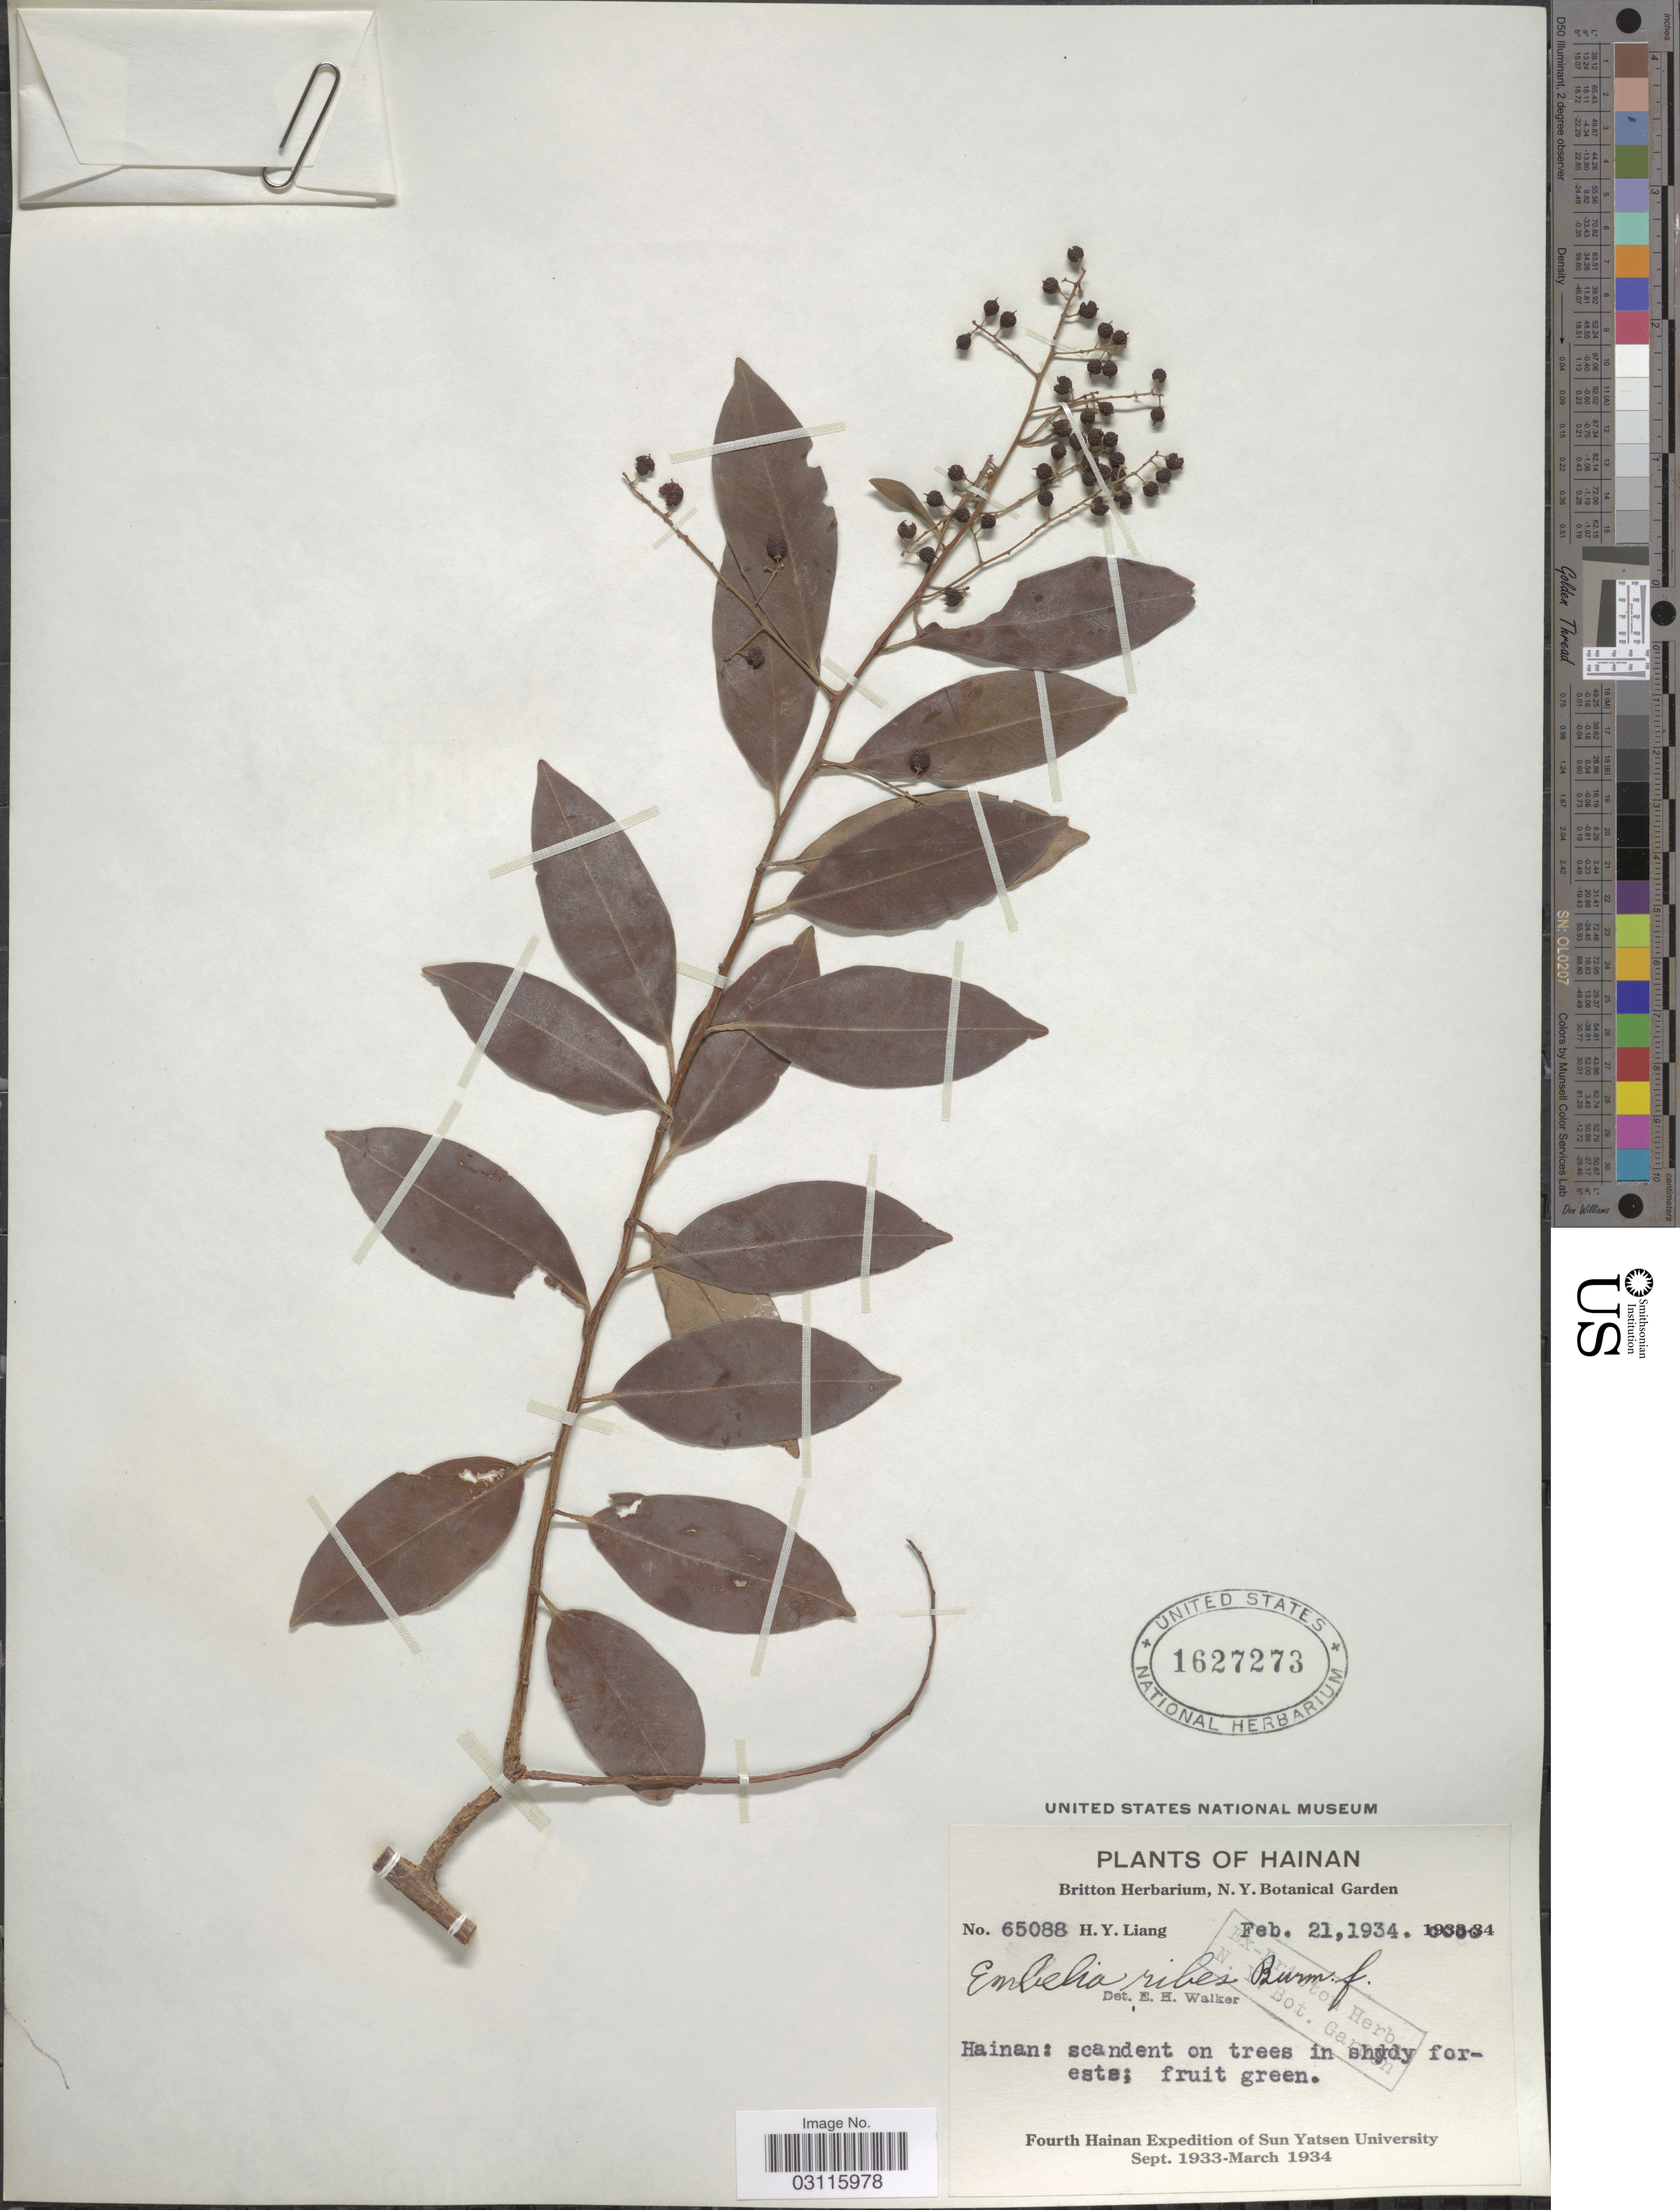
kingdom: Plantae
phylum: Tracheophyta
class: Magnoliopsida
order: Ericales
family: Primulaceae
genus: Embelia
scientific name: Embelia ribes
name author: Burm. f.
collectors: H. Y. Liang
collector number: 65088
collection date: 1934-02-21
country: China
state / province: Hainan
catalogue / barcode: US 1627273